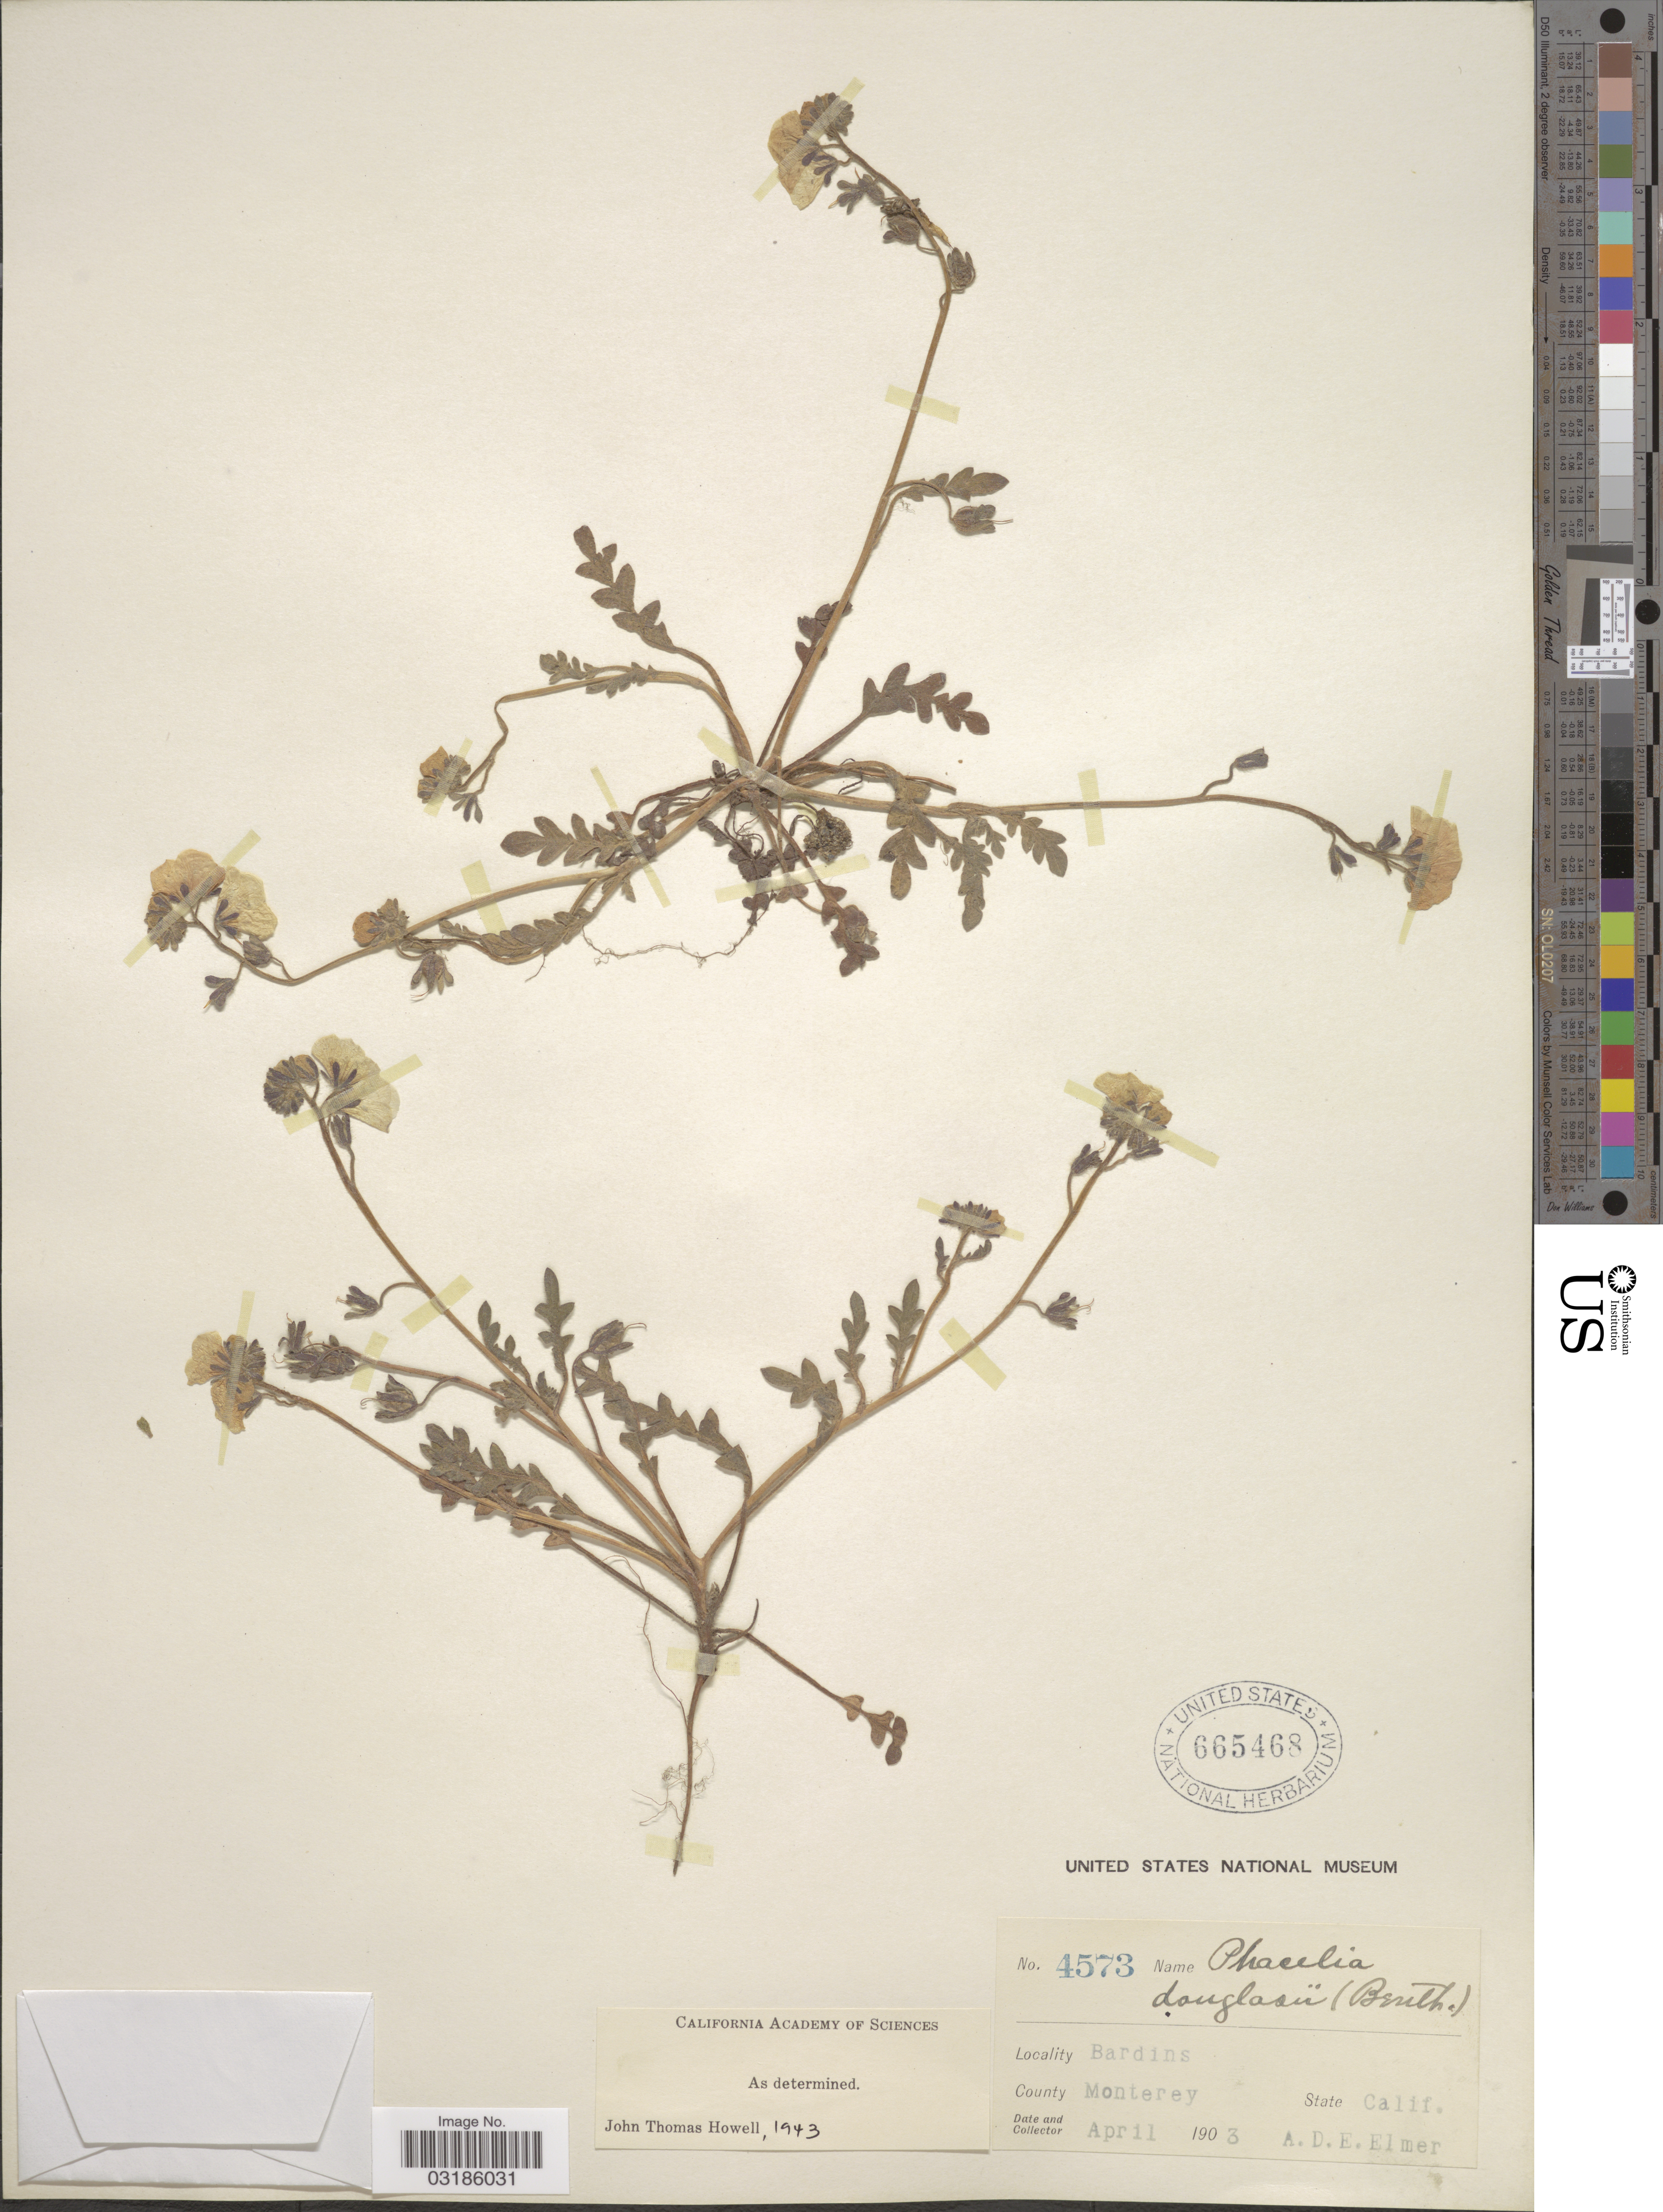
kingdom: Plantae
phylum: Tracheophyta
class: Magnoliopsida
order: Boraginales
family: Hydrophyllaceae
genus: Phacelia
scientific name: Phacelia douglasii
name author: (Benth.) Torr.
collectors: A. D. E. Elmer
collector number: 4573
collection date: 1903-04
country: United States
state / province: California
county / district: Monterey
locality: Bardins. County Monterey.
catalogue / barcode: US 665468